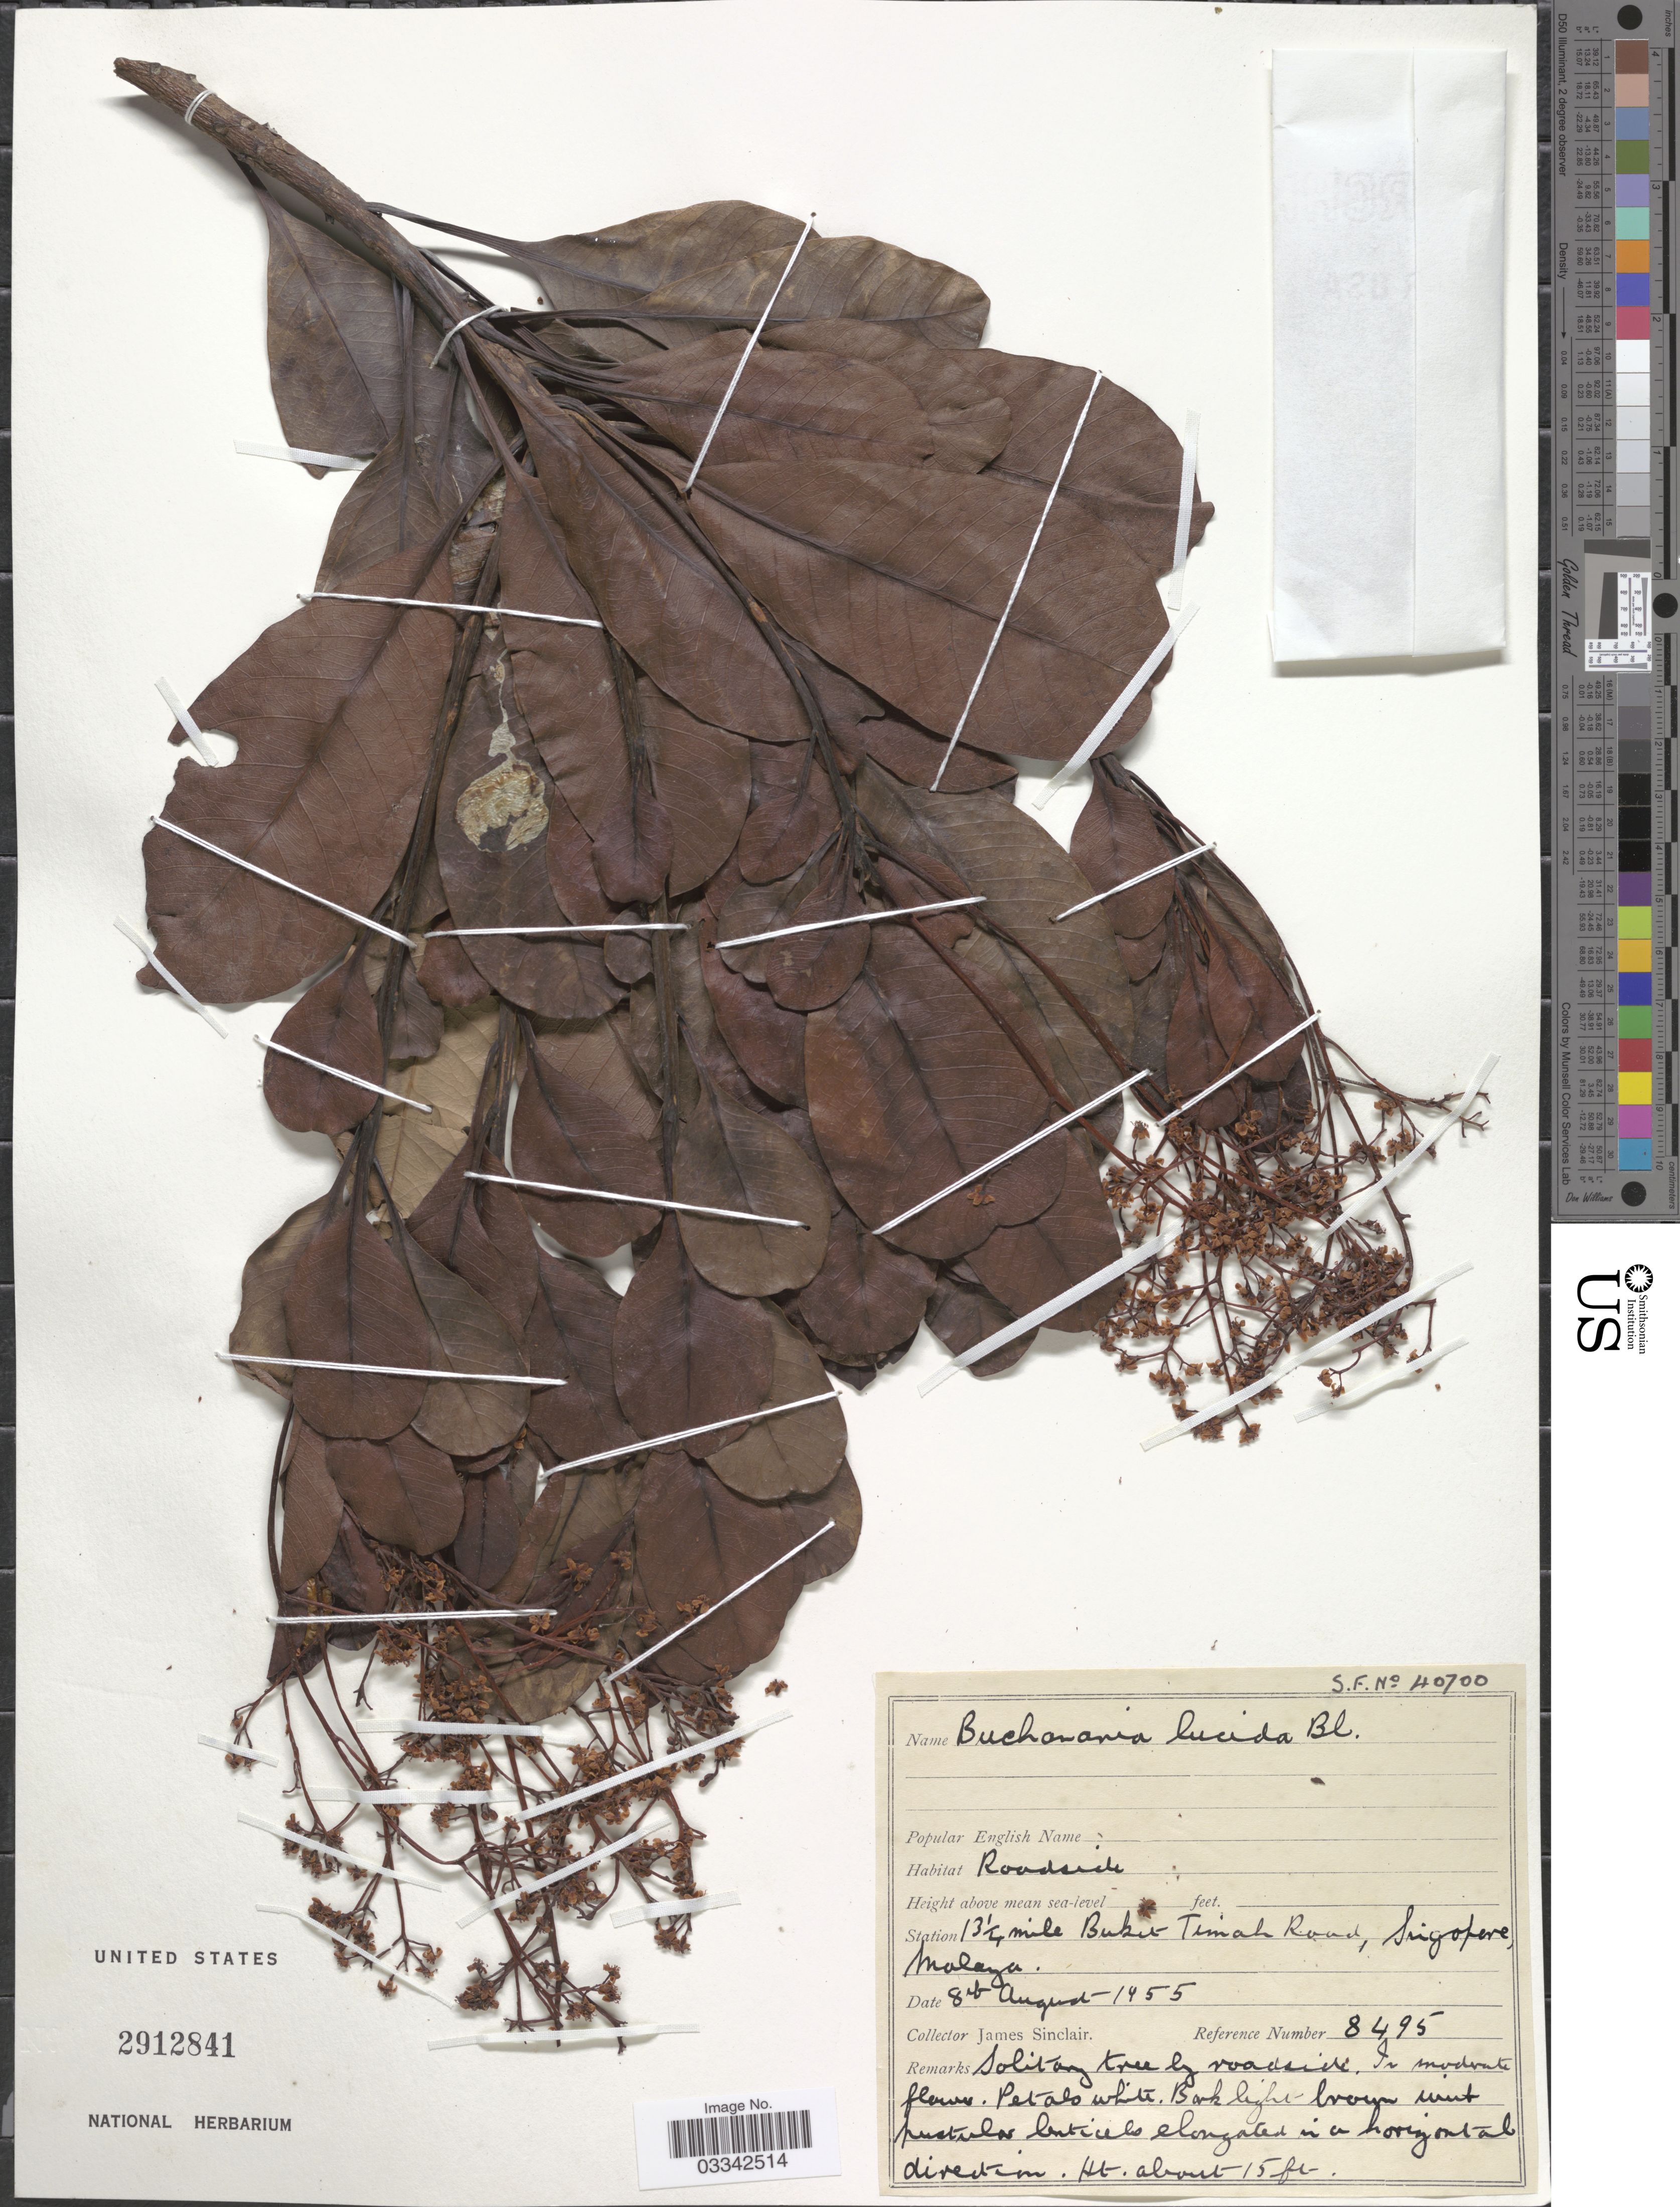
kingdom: Plantae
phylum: Tracheophyta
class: Magnoliopsida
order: Sapindales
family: Anacardiaceae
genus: Buchanania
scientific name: Buchanania lucida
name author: Blume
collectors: J. Sinclair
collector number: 8495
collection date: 1955-08-08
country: Singapore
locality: Roadside. 13¼ mile Bukit Timah Road, Malaya.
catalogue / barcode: US 2912841